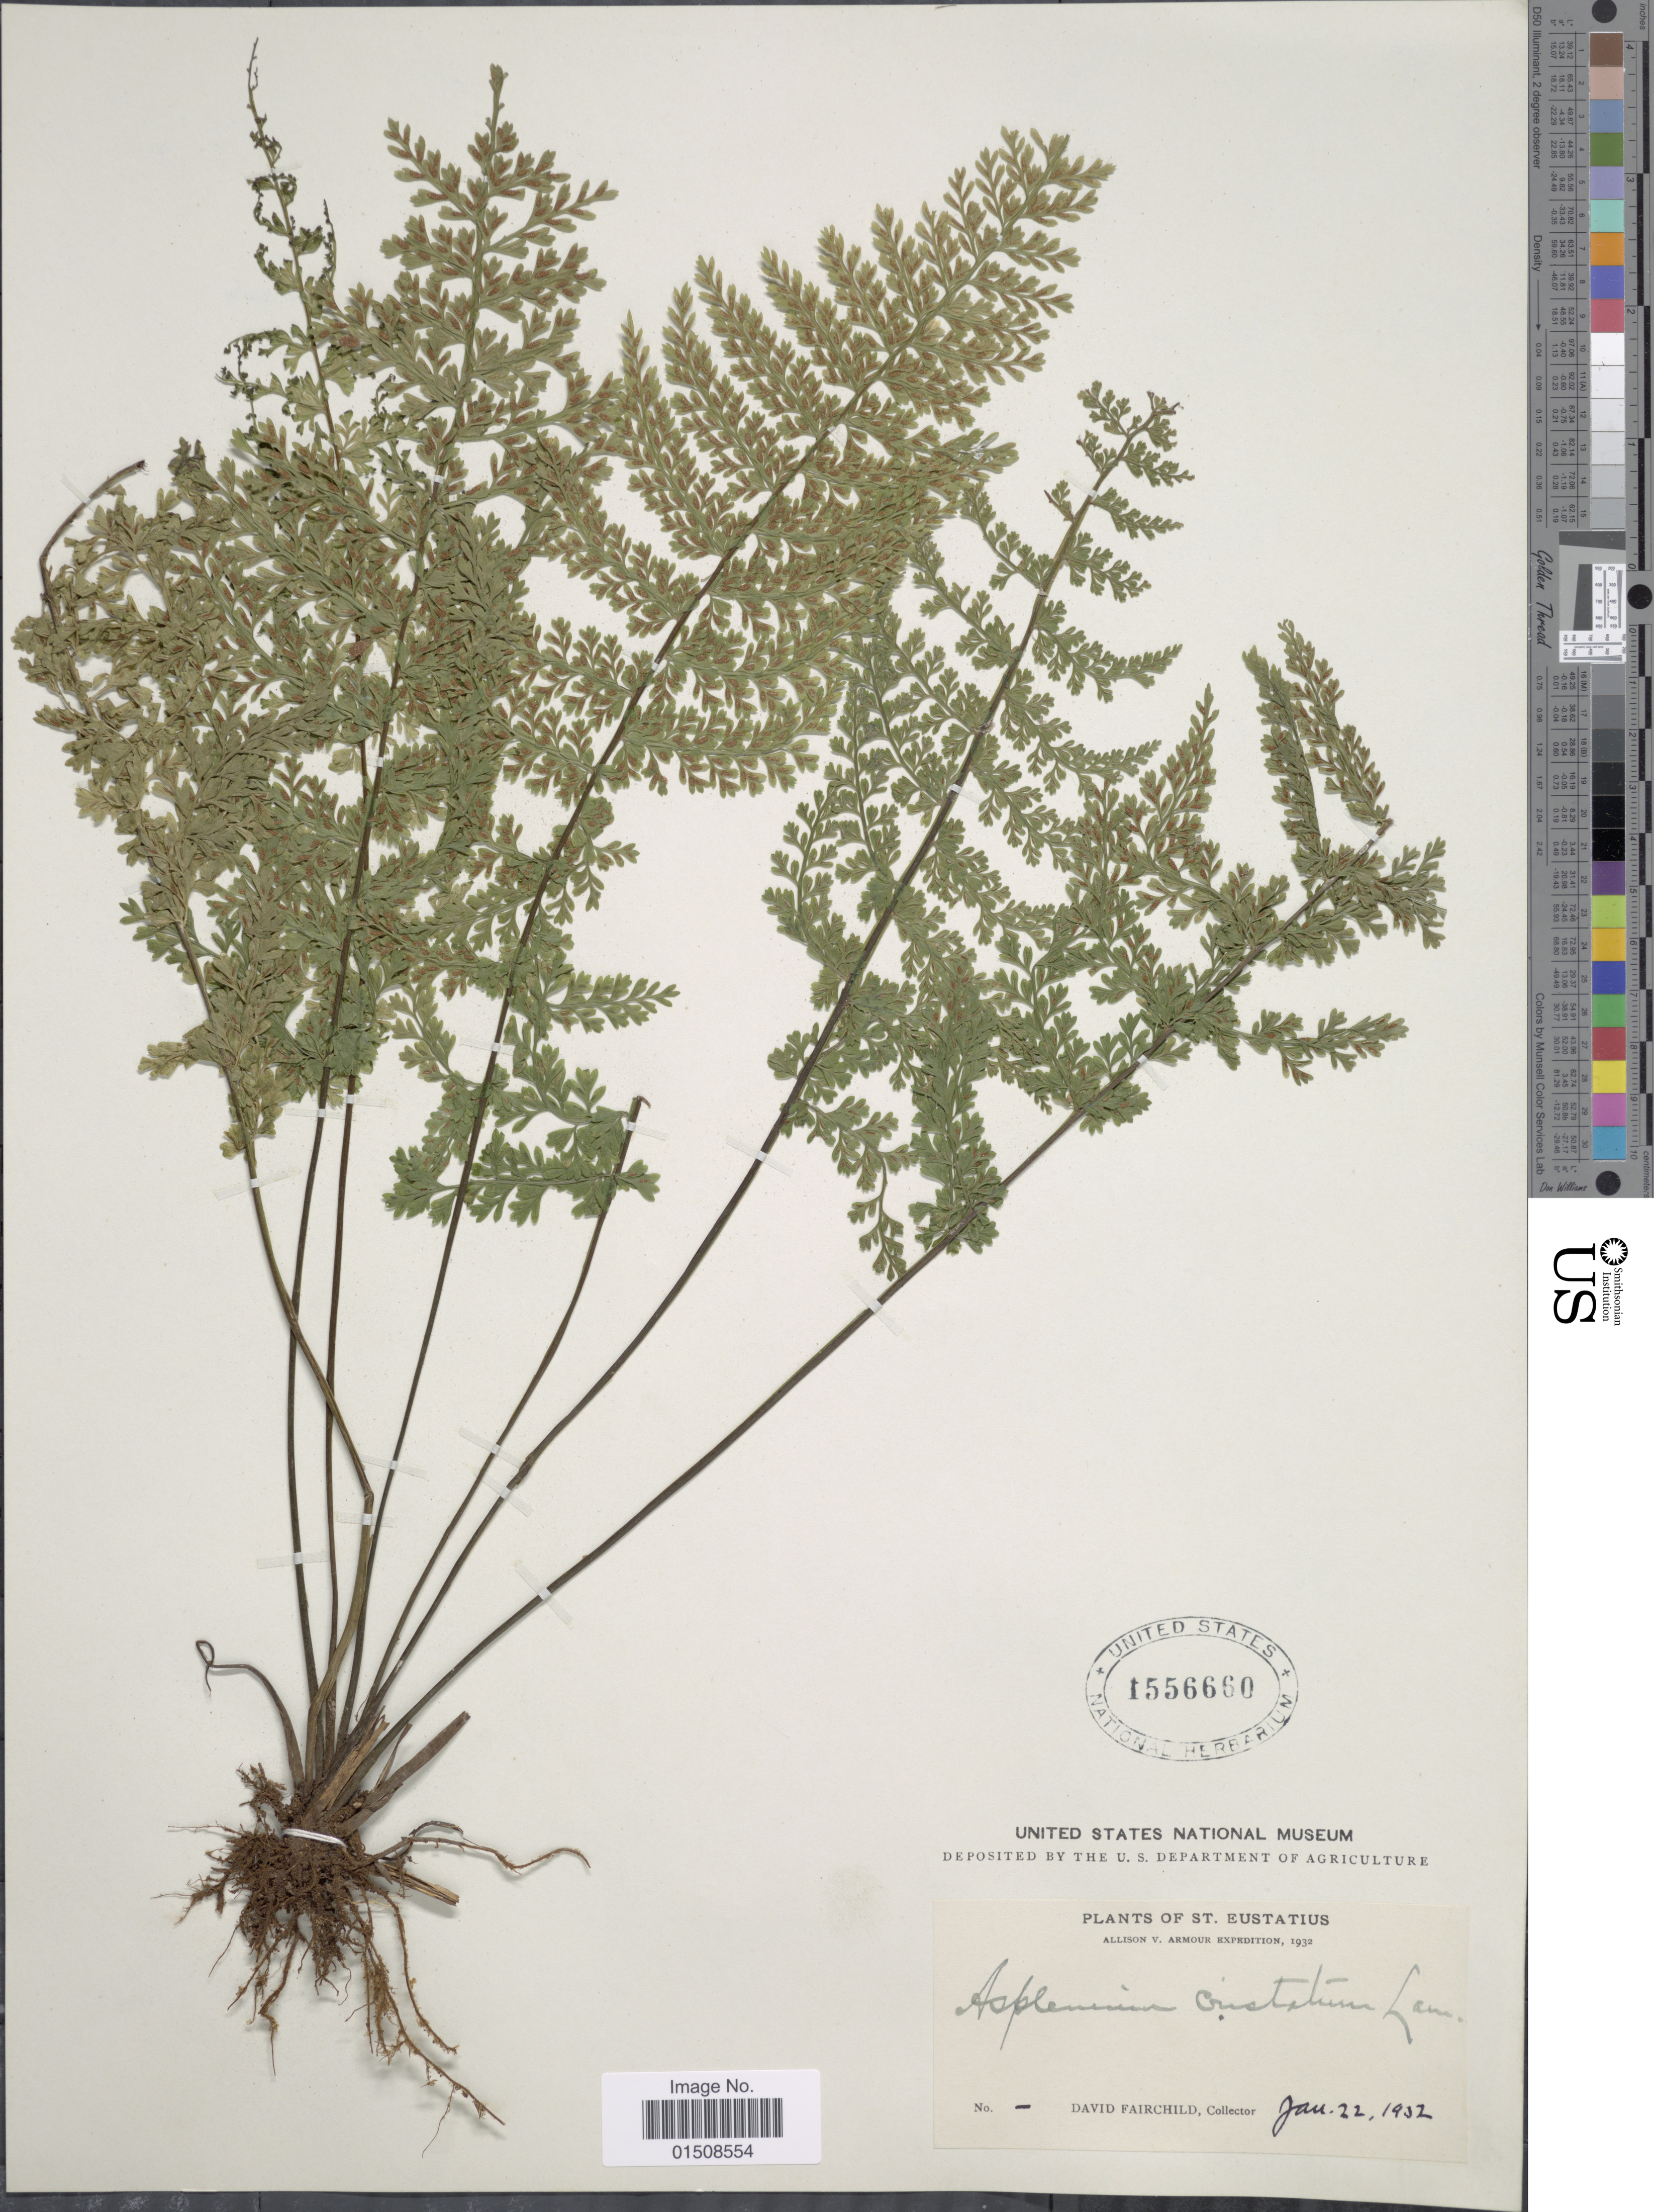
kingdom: Plantae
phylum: Tracheophyta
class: Polypodiopsida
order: Polypodiales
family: Aspleniaceae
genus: Asplenium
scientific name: Asplenium cristatum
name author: Lam.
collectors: D. Fairchild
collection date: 1932-01-22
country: Netherlands Antilles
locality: St. Eustatius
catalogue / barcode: US 1556660